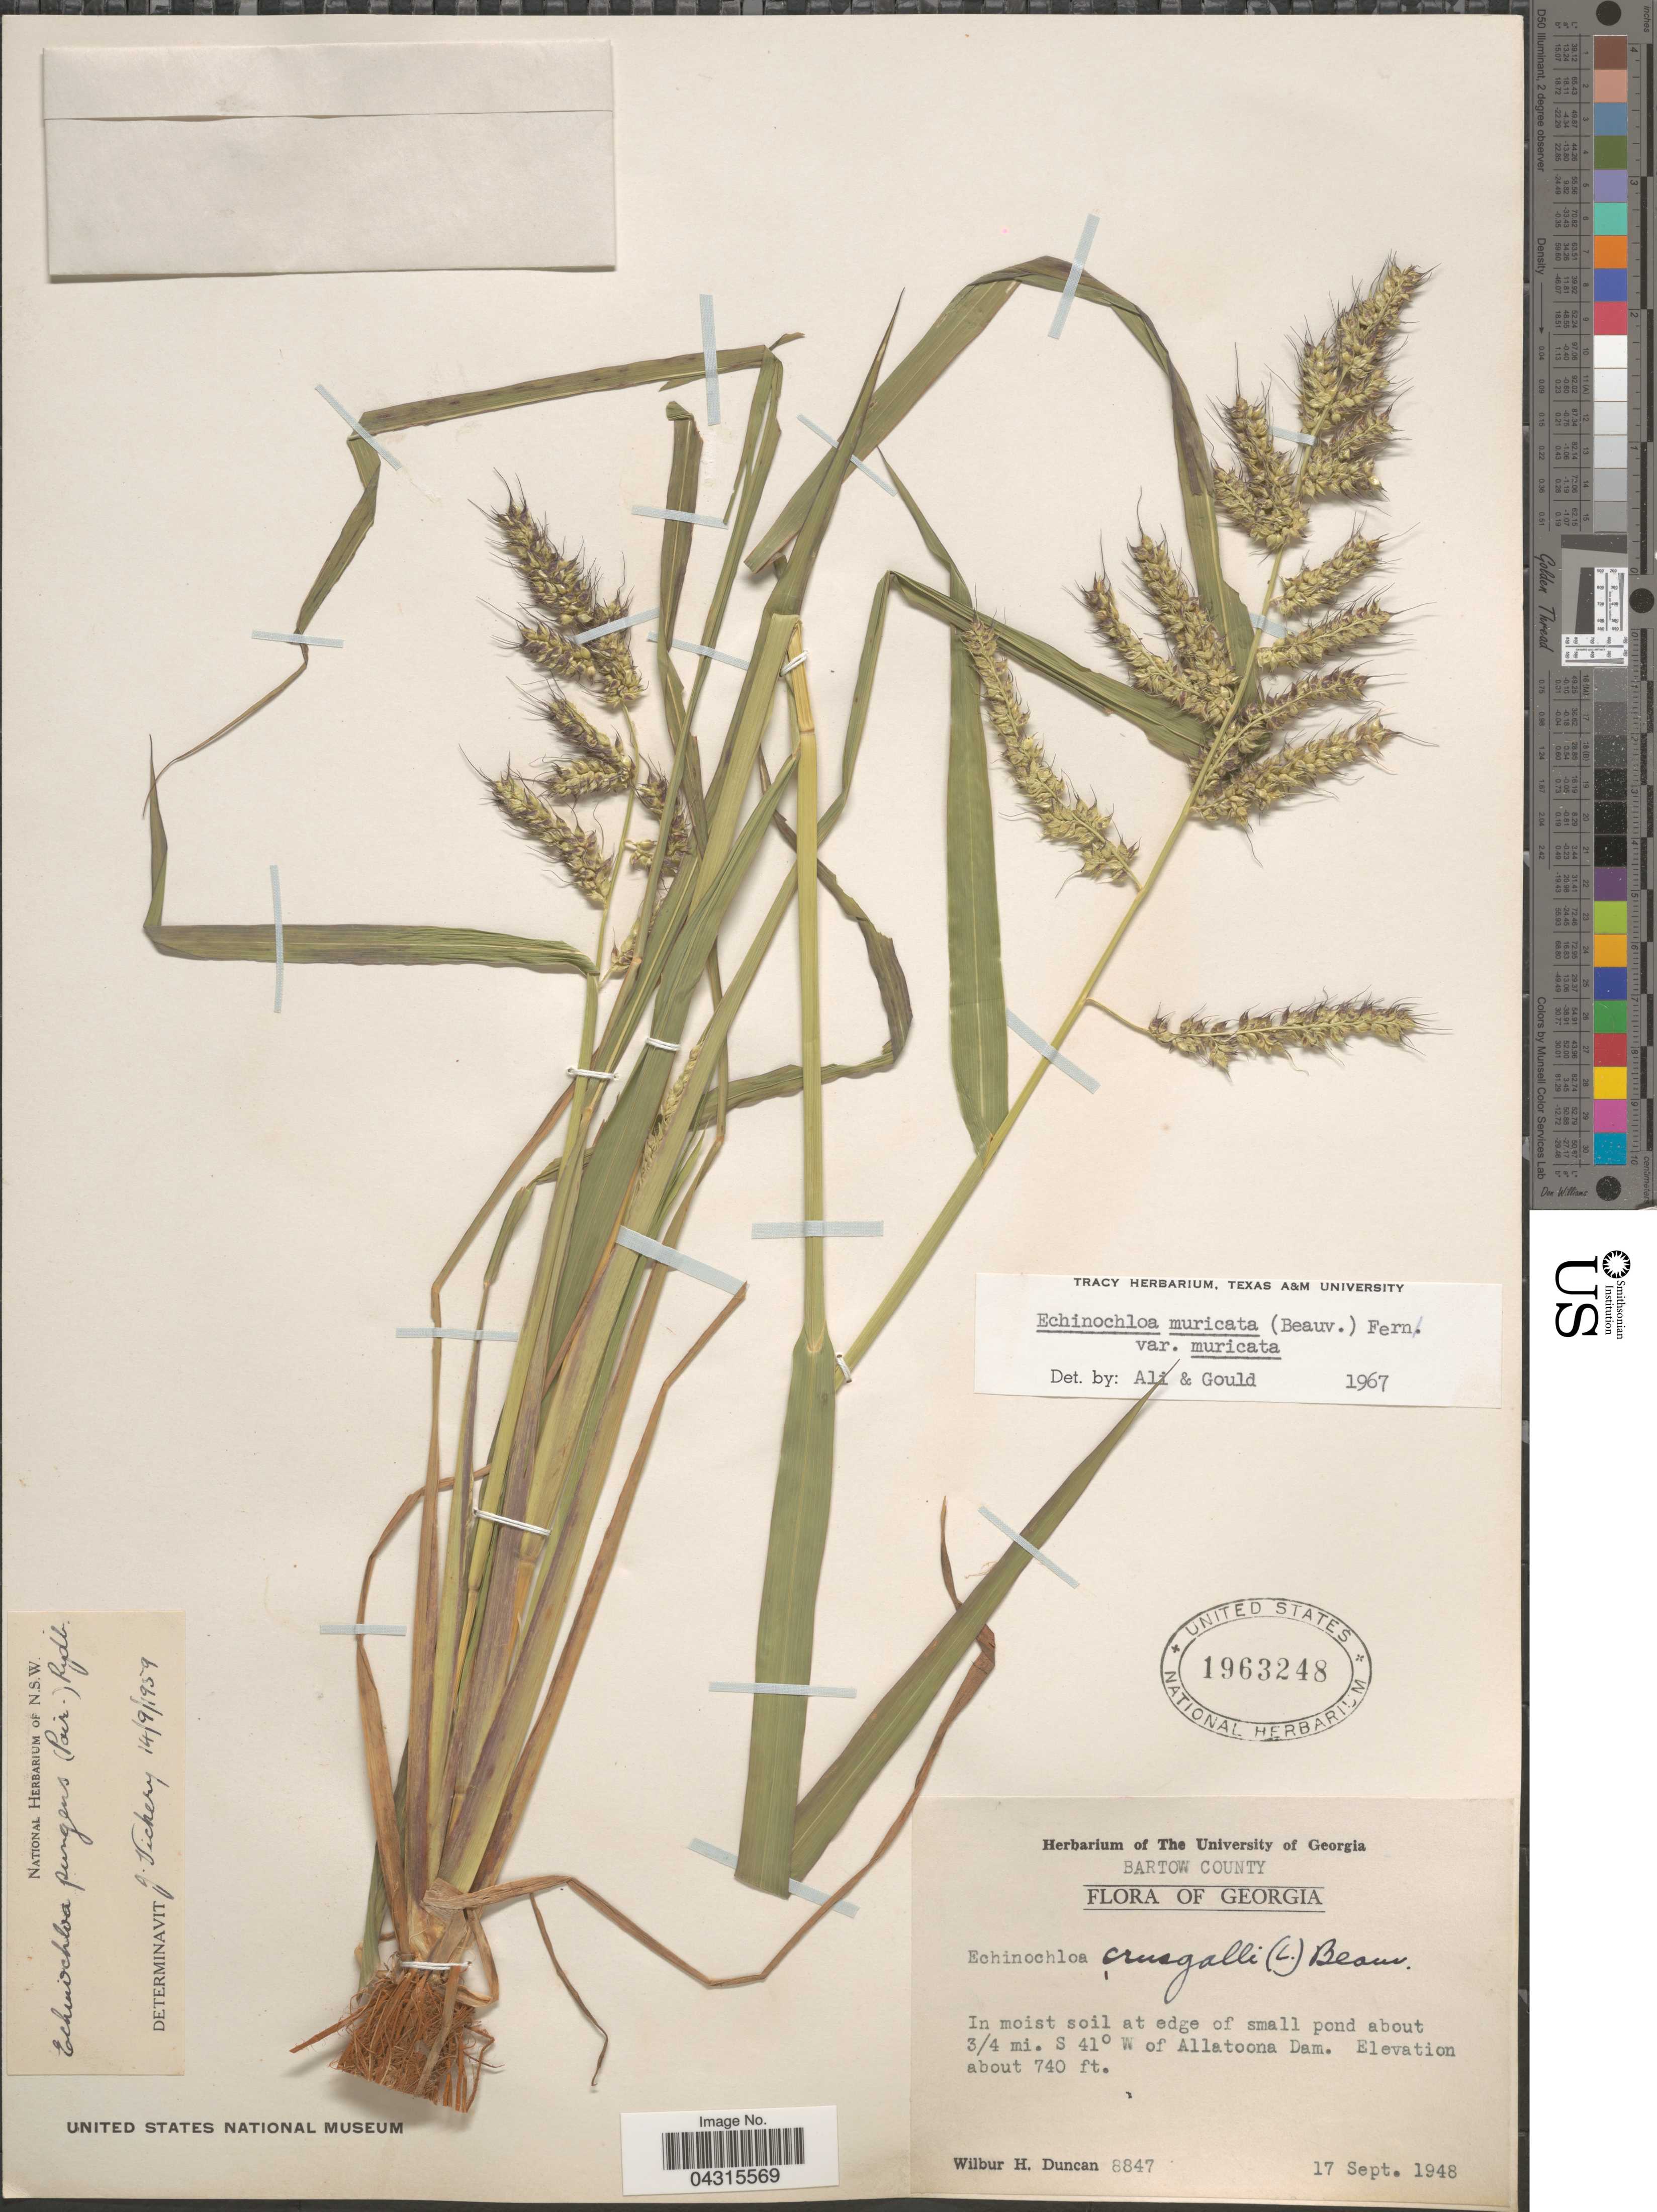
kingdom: Plantae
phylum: Tracheophyta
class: Liliopsida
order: Poales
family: Poaceae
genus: Echinochloa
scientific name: Echinochloa muricata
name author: (P. Beauv.) Fernald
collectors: W. H. Duncan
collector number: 8847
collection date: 1948-09-17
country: United States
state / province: Georgia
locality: Bartow County. In moist soil at edge of small pond about 3/4 mi. S 41° W of Allatoona Dam.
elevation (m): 226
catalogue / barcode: US 1963248